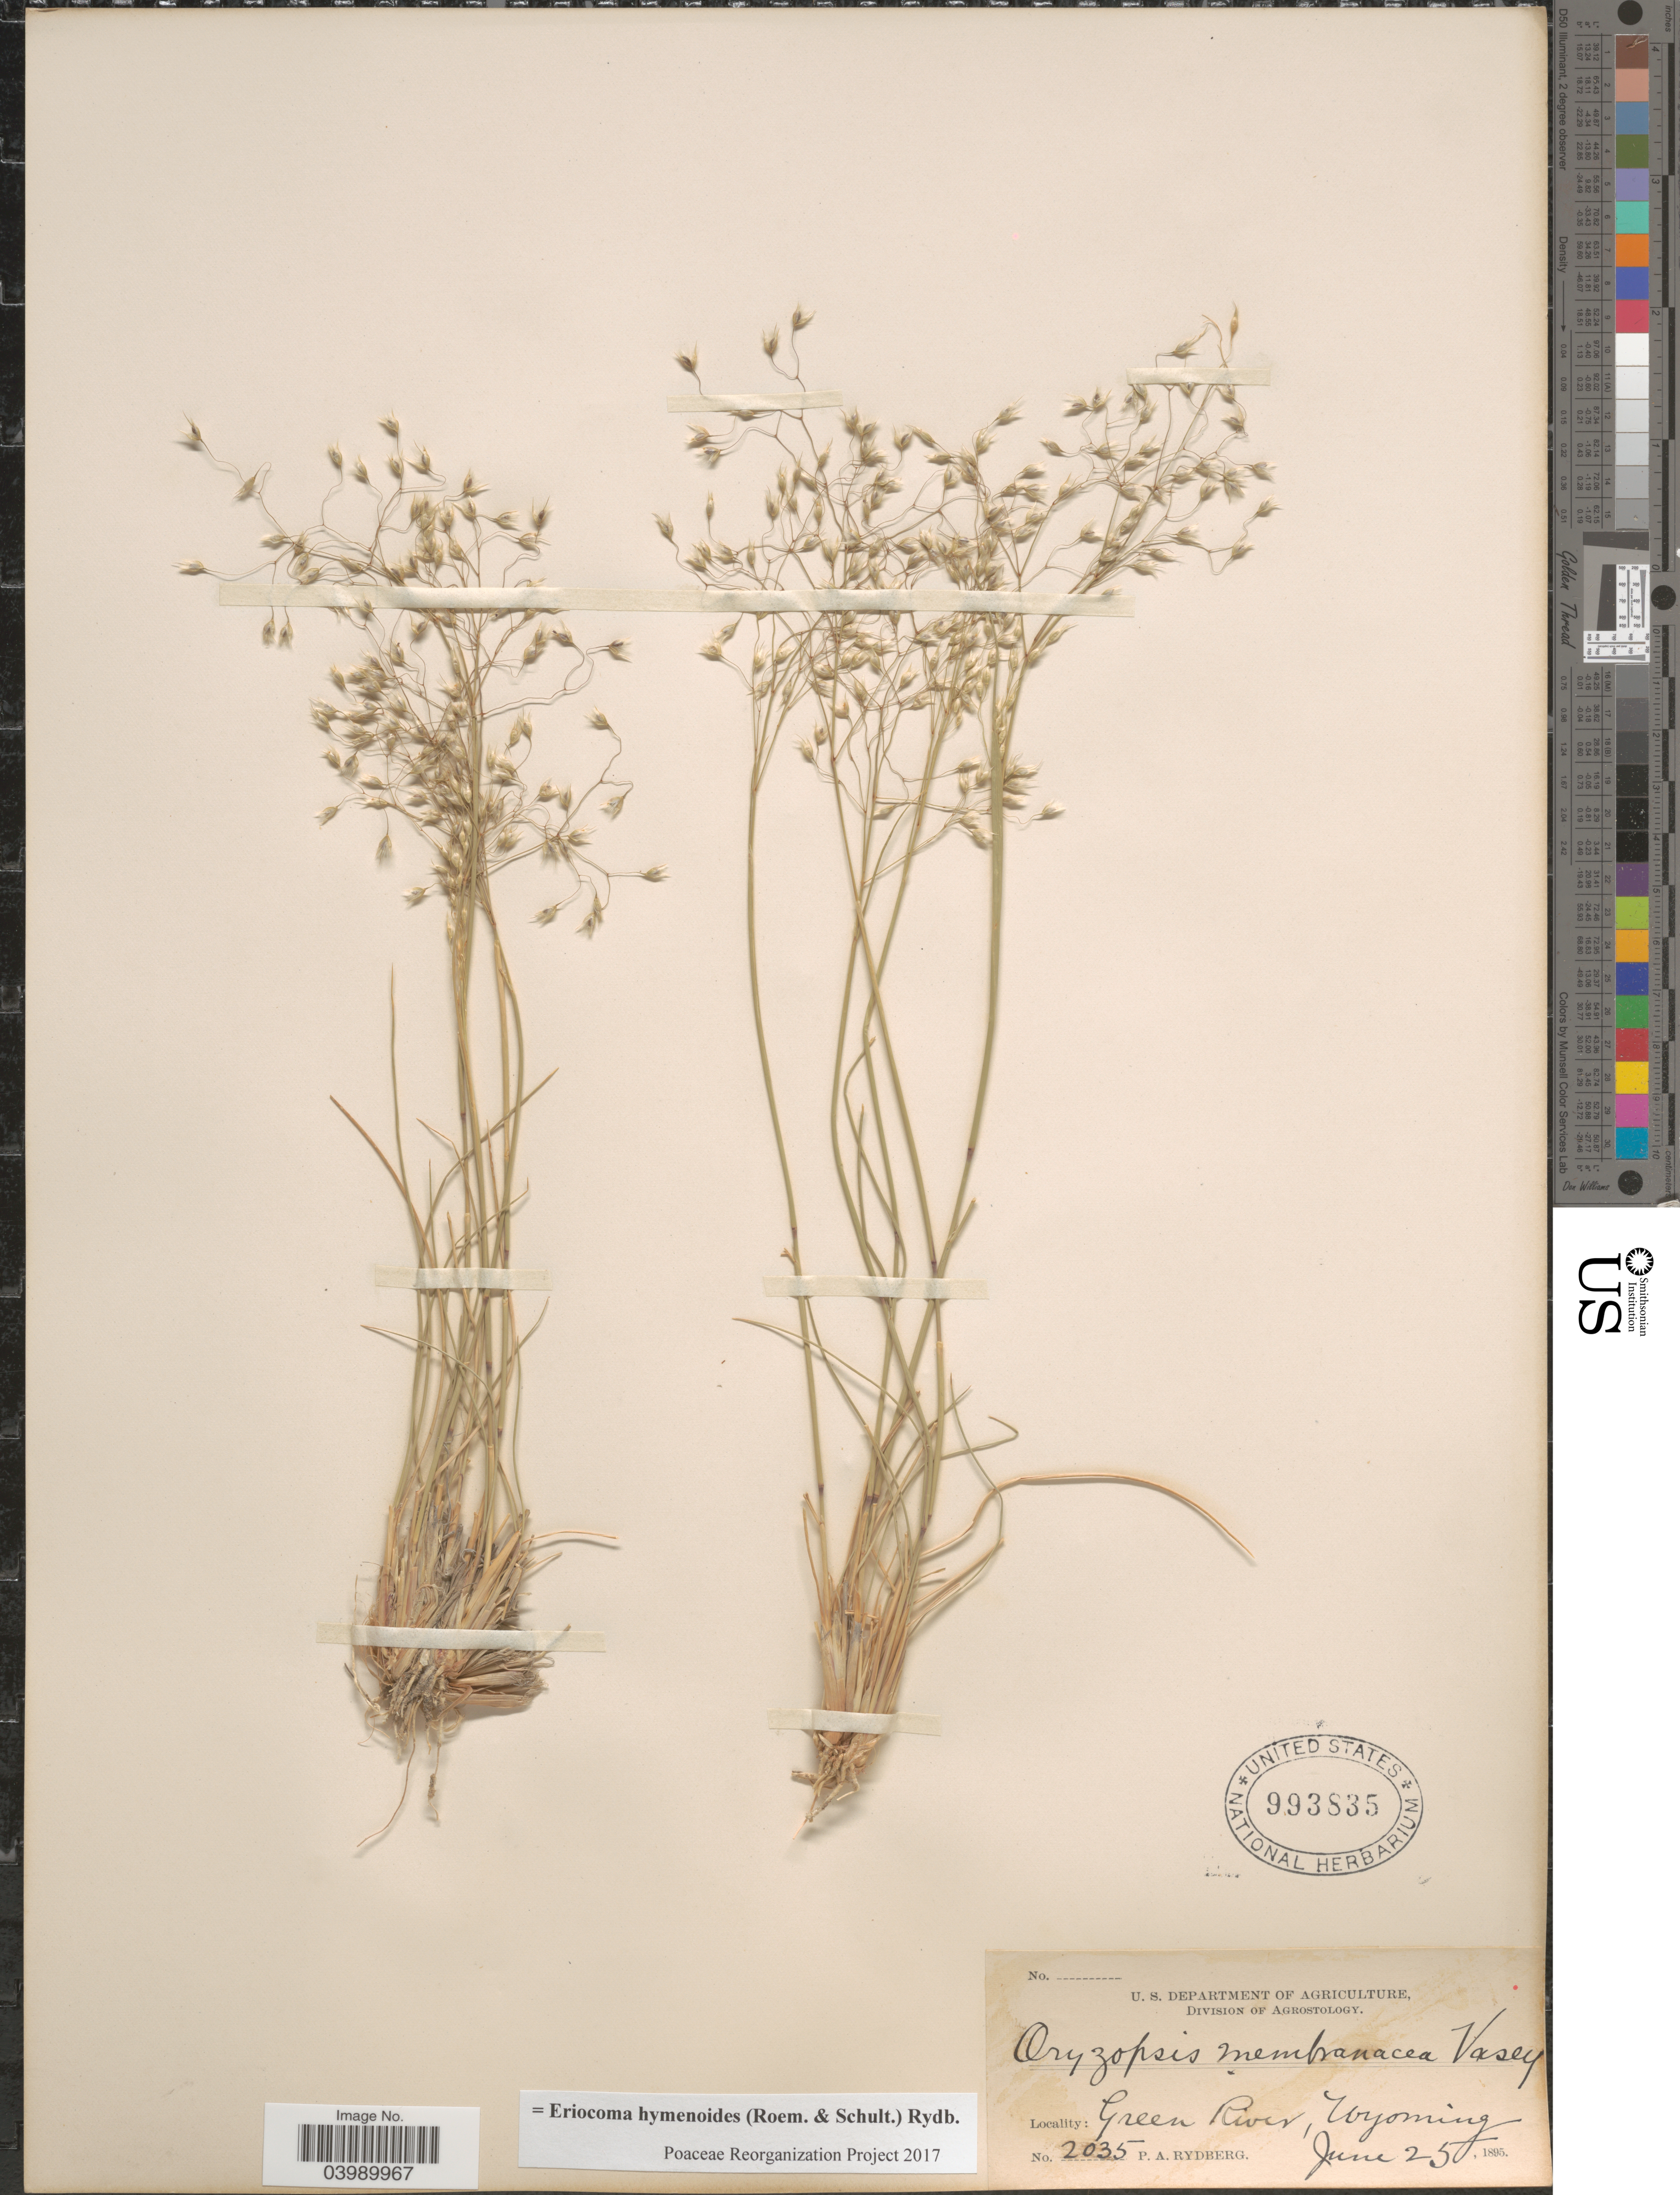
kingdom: Plantae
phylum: Tracheophyta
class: Liliopsida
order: Poales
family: Poaceae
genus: Eriocoma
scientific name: Eriocoma hymenoides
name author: (Roem. & Schult.) Rydb.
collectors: P. A. Rydberg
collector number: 2035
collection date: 1895-06-25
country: United States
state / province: Wyoming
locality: Green River.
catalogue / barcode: US 993835